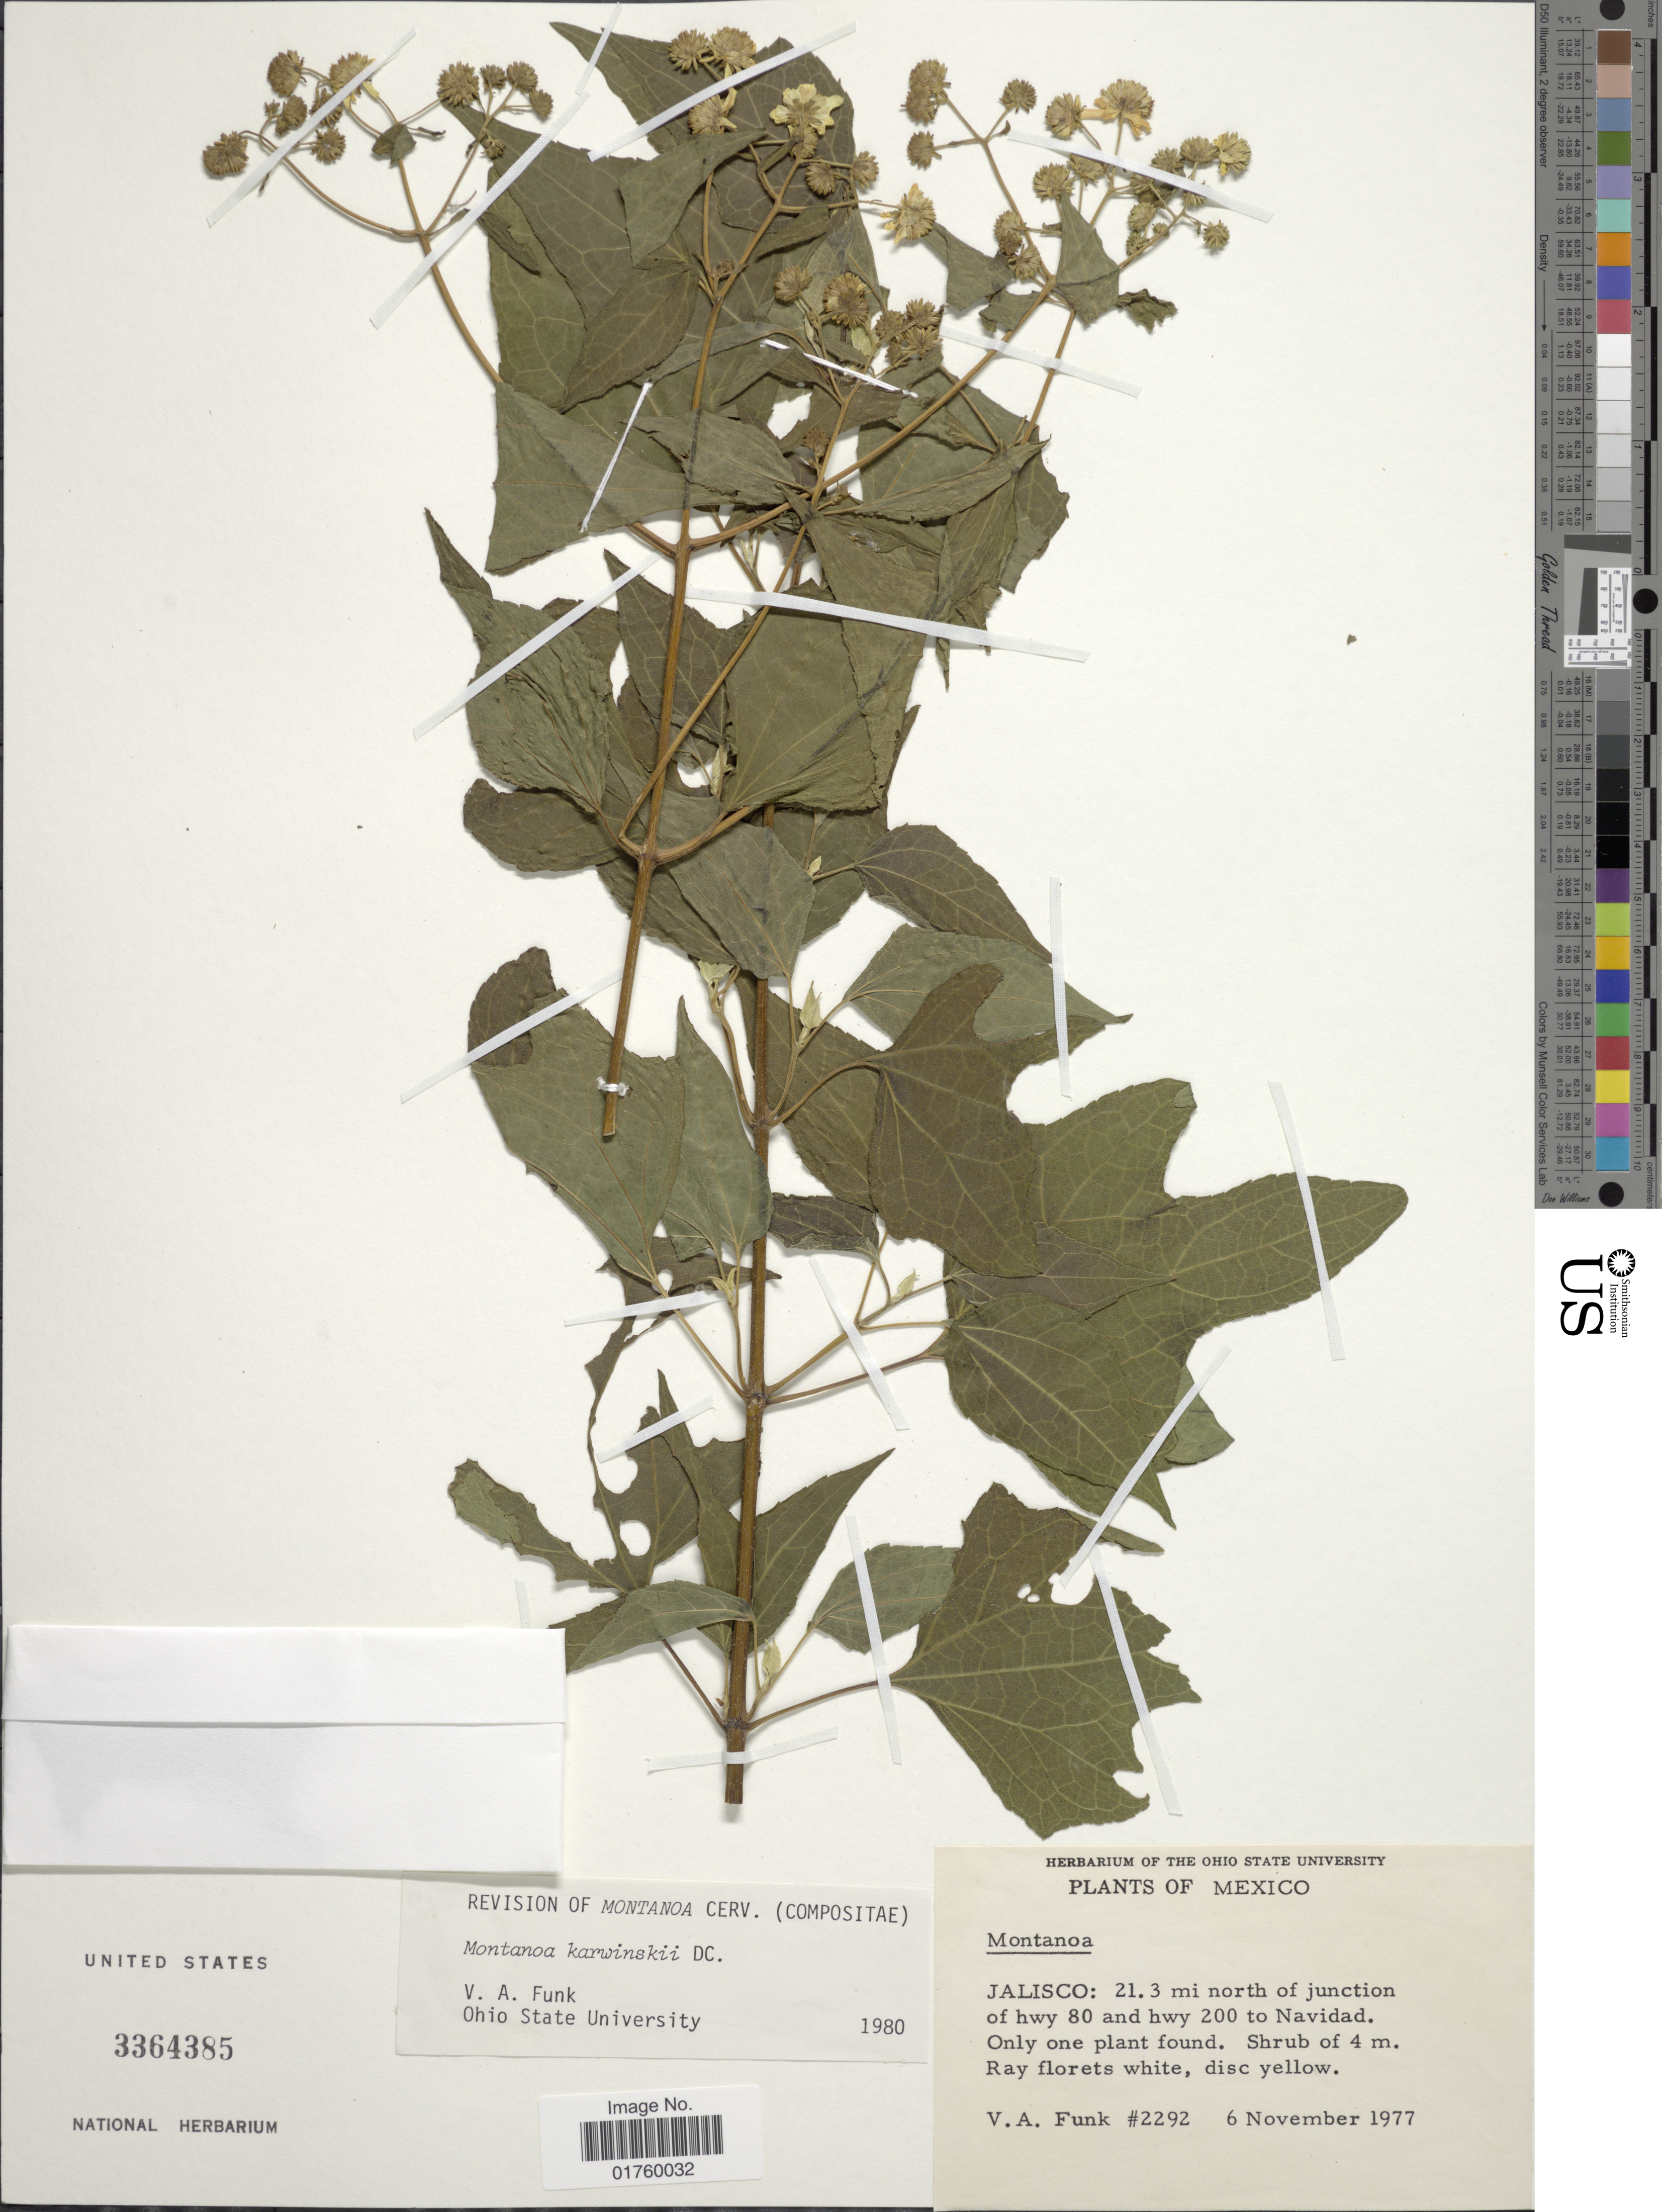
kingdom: Plantae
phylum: Tracheophyta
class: Magnoliopsida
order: Asterales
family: Asteraceae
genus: Montanoa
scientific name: Montanoa karwinskii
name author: DC.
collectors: V. Funk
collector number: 2292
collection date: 1977-11-06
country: Mexico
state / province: Jalisco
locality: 21.3 mi north of junction of hwy 80 and hwy 200 to Navidad.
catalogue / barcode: US 3364385